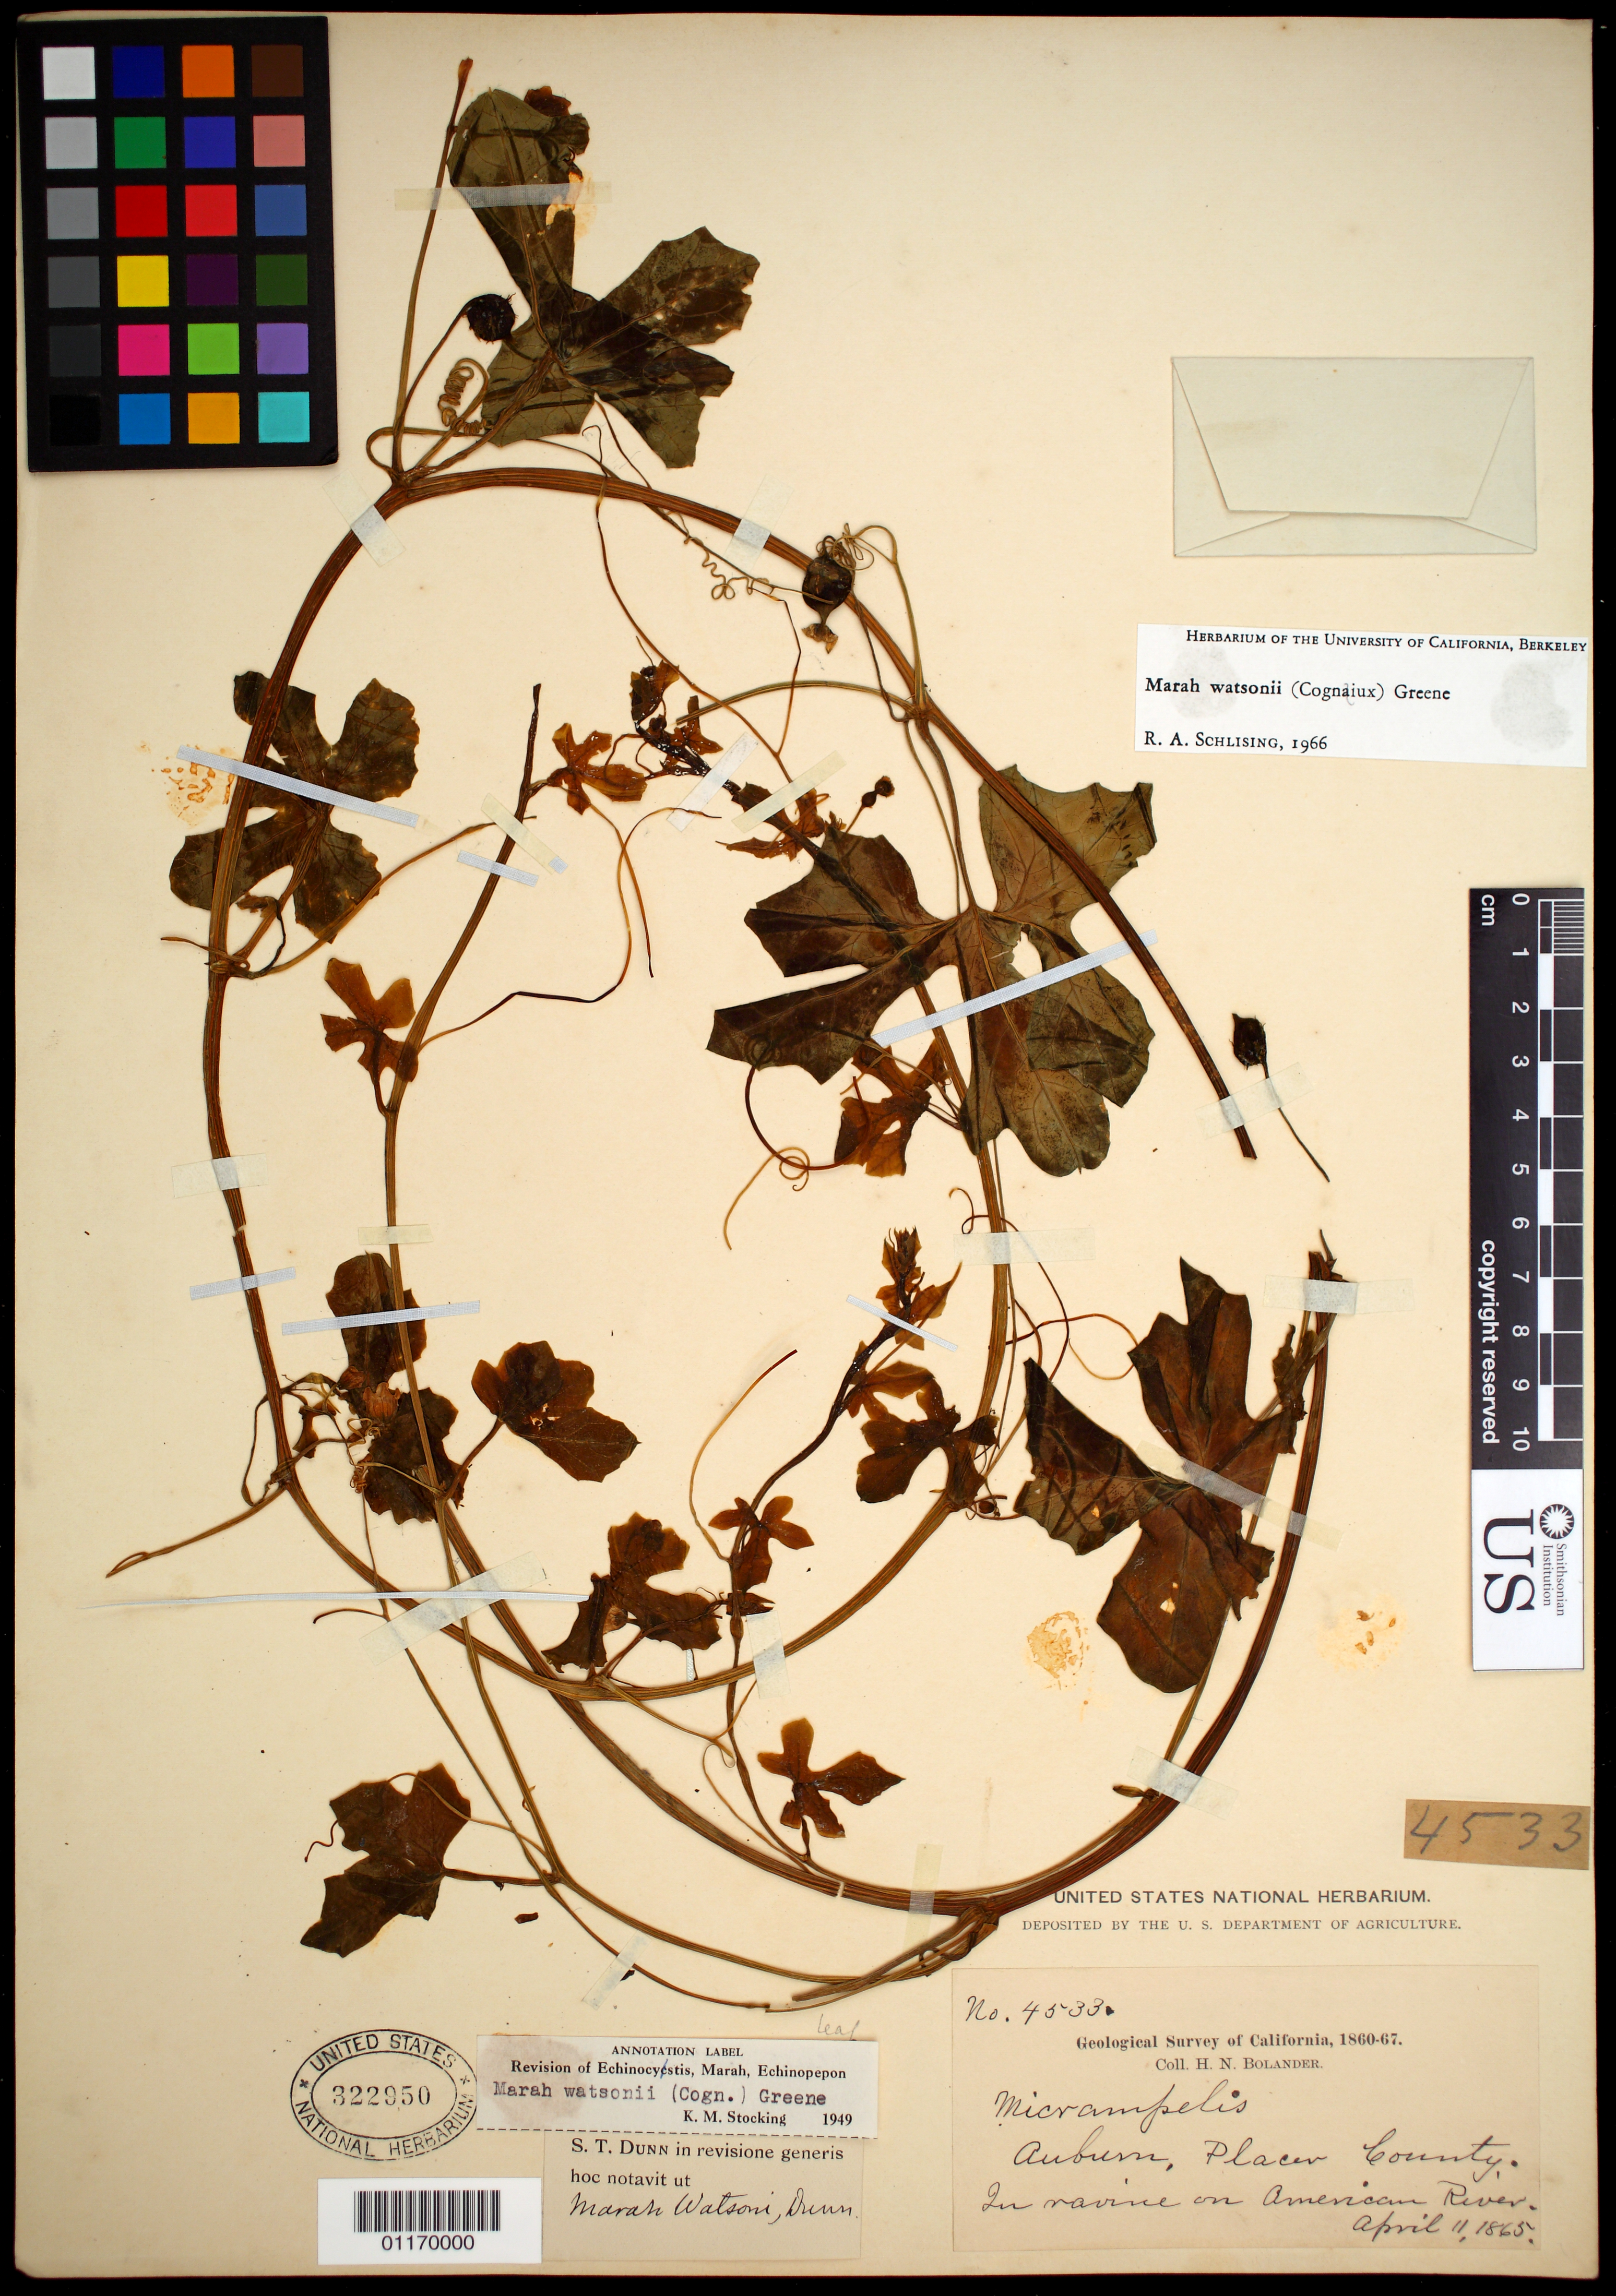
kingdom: Plantae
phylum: Tracheophyta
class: Magnoliopsida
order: Cucurbitales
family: Cucurbitaceae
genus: Marah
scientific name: Marah watsonii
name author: (Cogn.) Greene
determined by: Schlising, R. A.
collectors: H. Bolander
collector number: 4533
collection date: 1865-04-11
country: United States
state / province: California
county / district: Placer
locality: Auburn, in ravine on American River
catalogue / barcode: US 322950